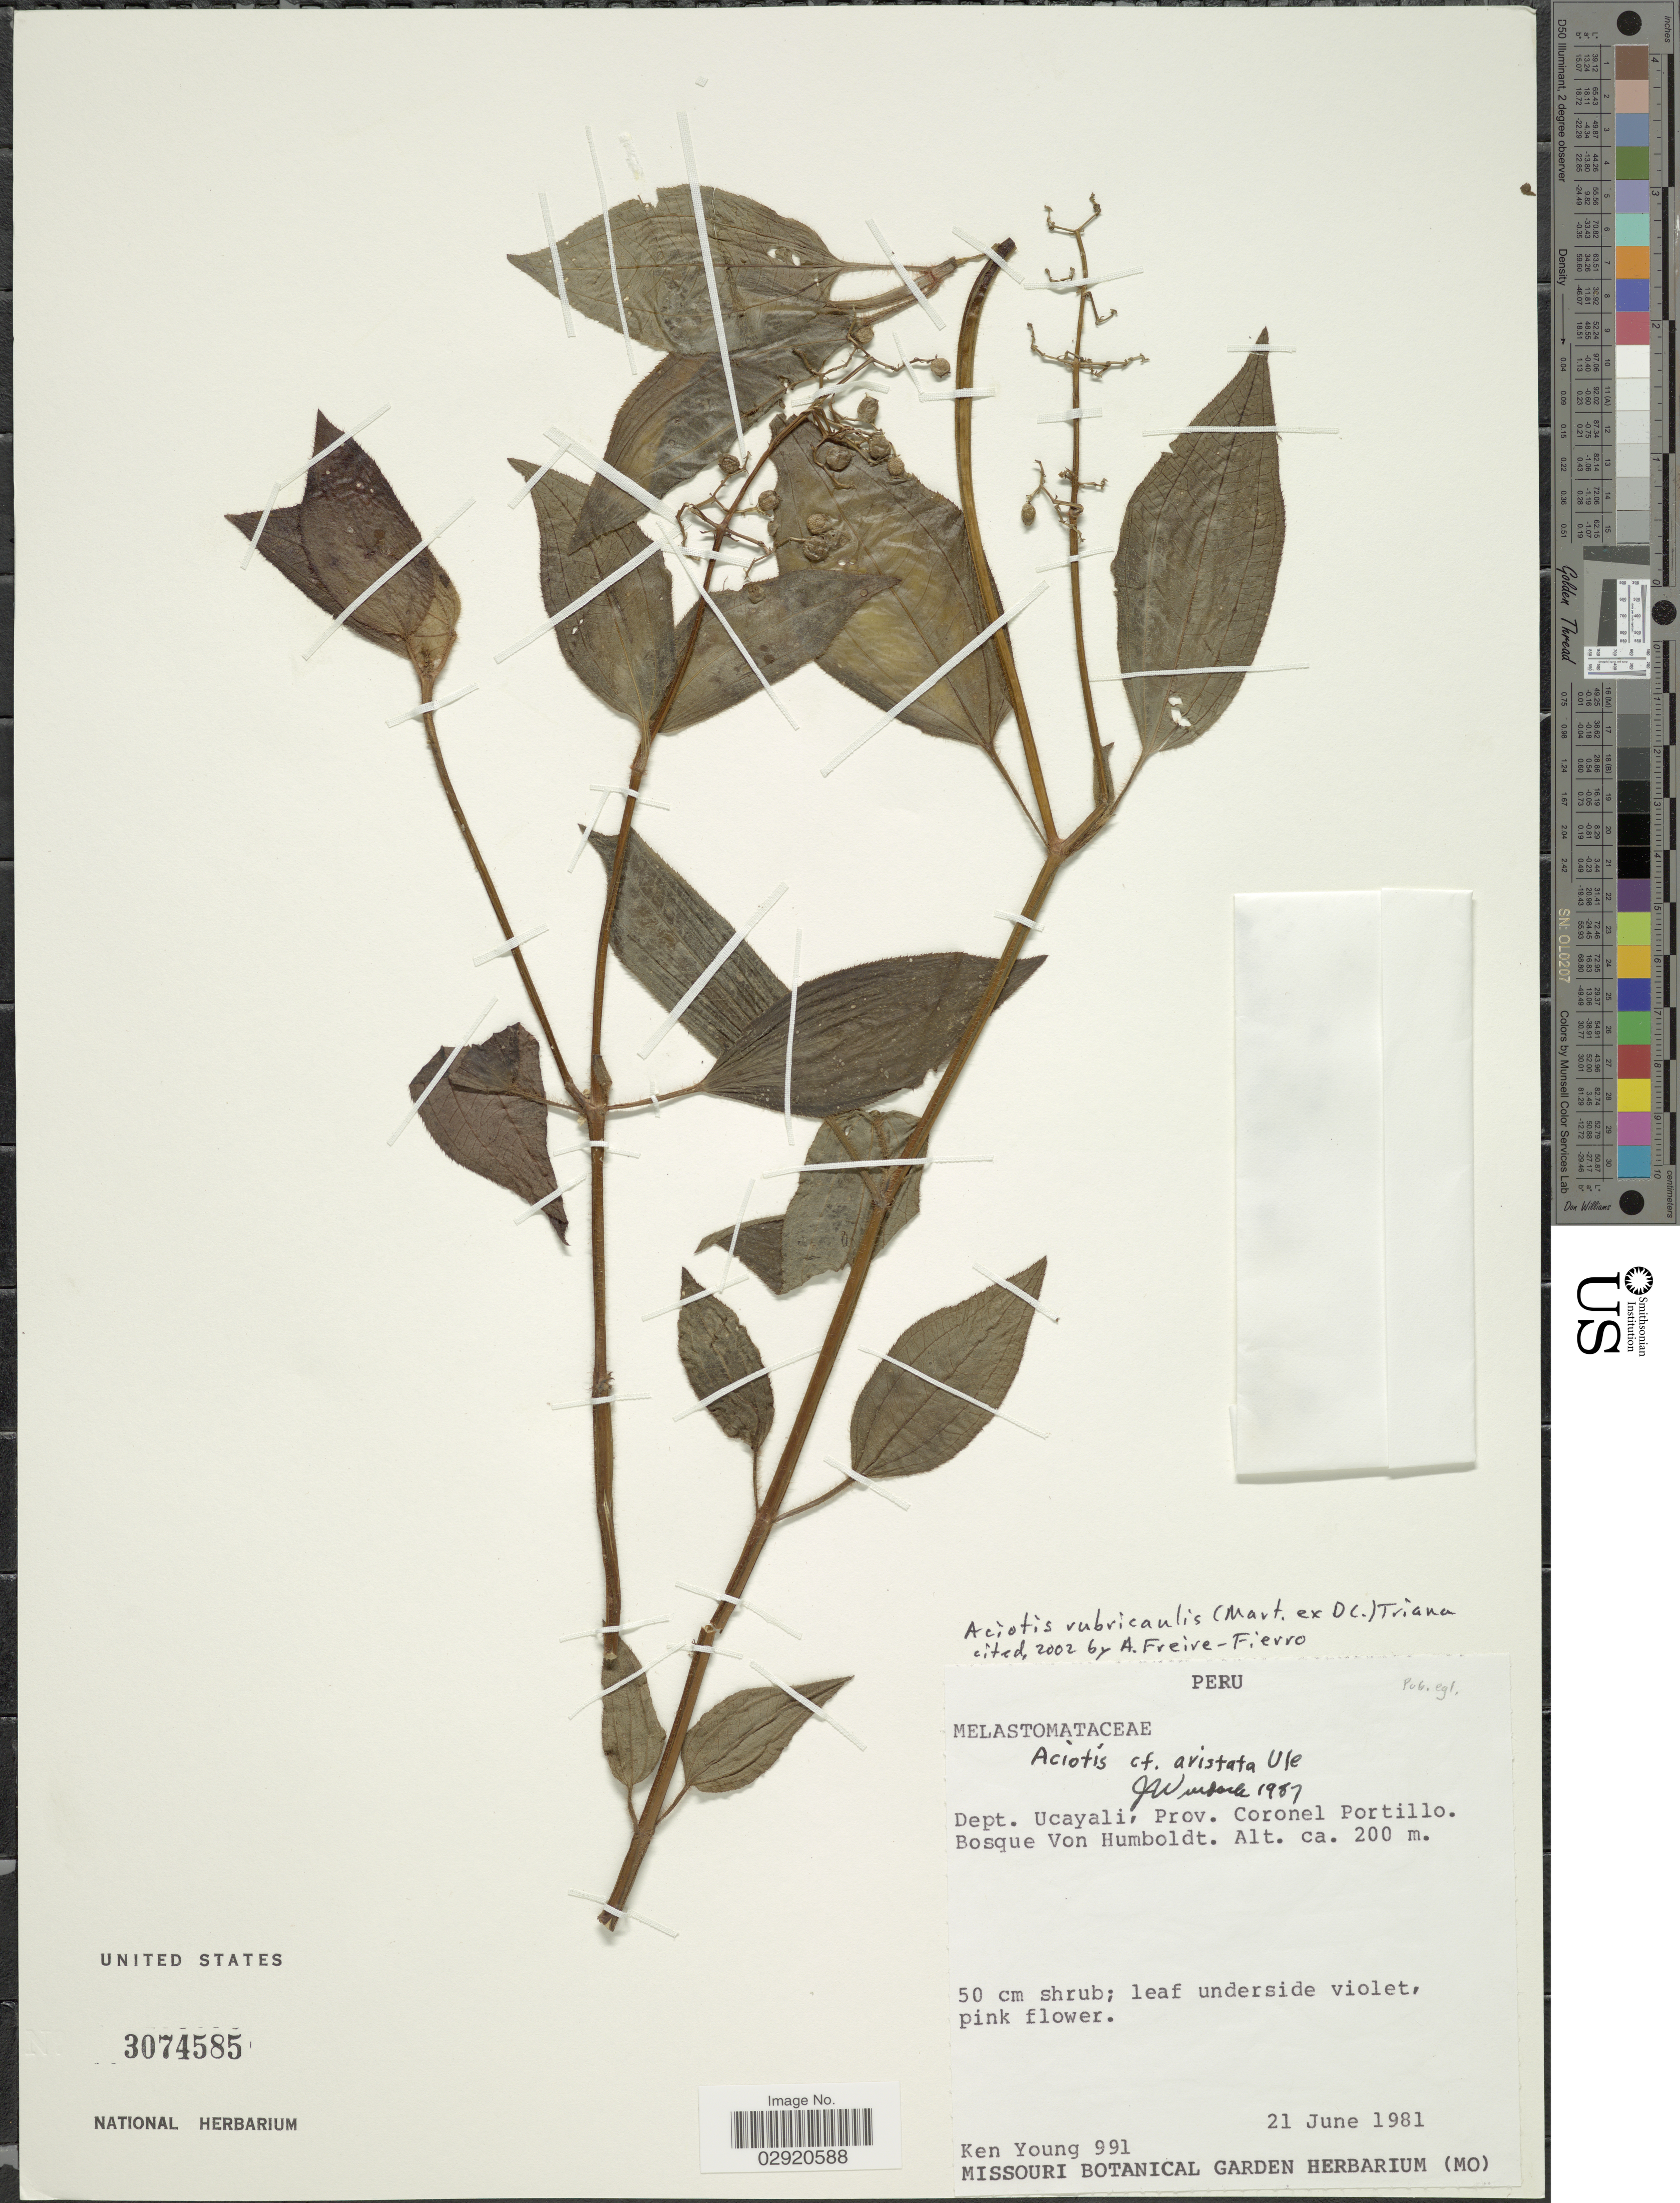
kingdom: Plantae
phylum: Tracheophyta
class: Magnoliopsida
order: Myrtales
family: Melastomataceae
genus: Aciotis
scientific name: Aciotis rubricaulis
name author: (Mart. ex DC.) Triana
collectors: K. Young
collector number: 991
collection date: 1981-06-21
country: Peru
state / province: Ucayali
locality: Dept. Ucayali, Prov. Coronel Portillo. Bosque Von Humboldt.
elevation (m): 200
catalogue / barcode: US 3074585